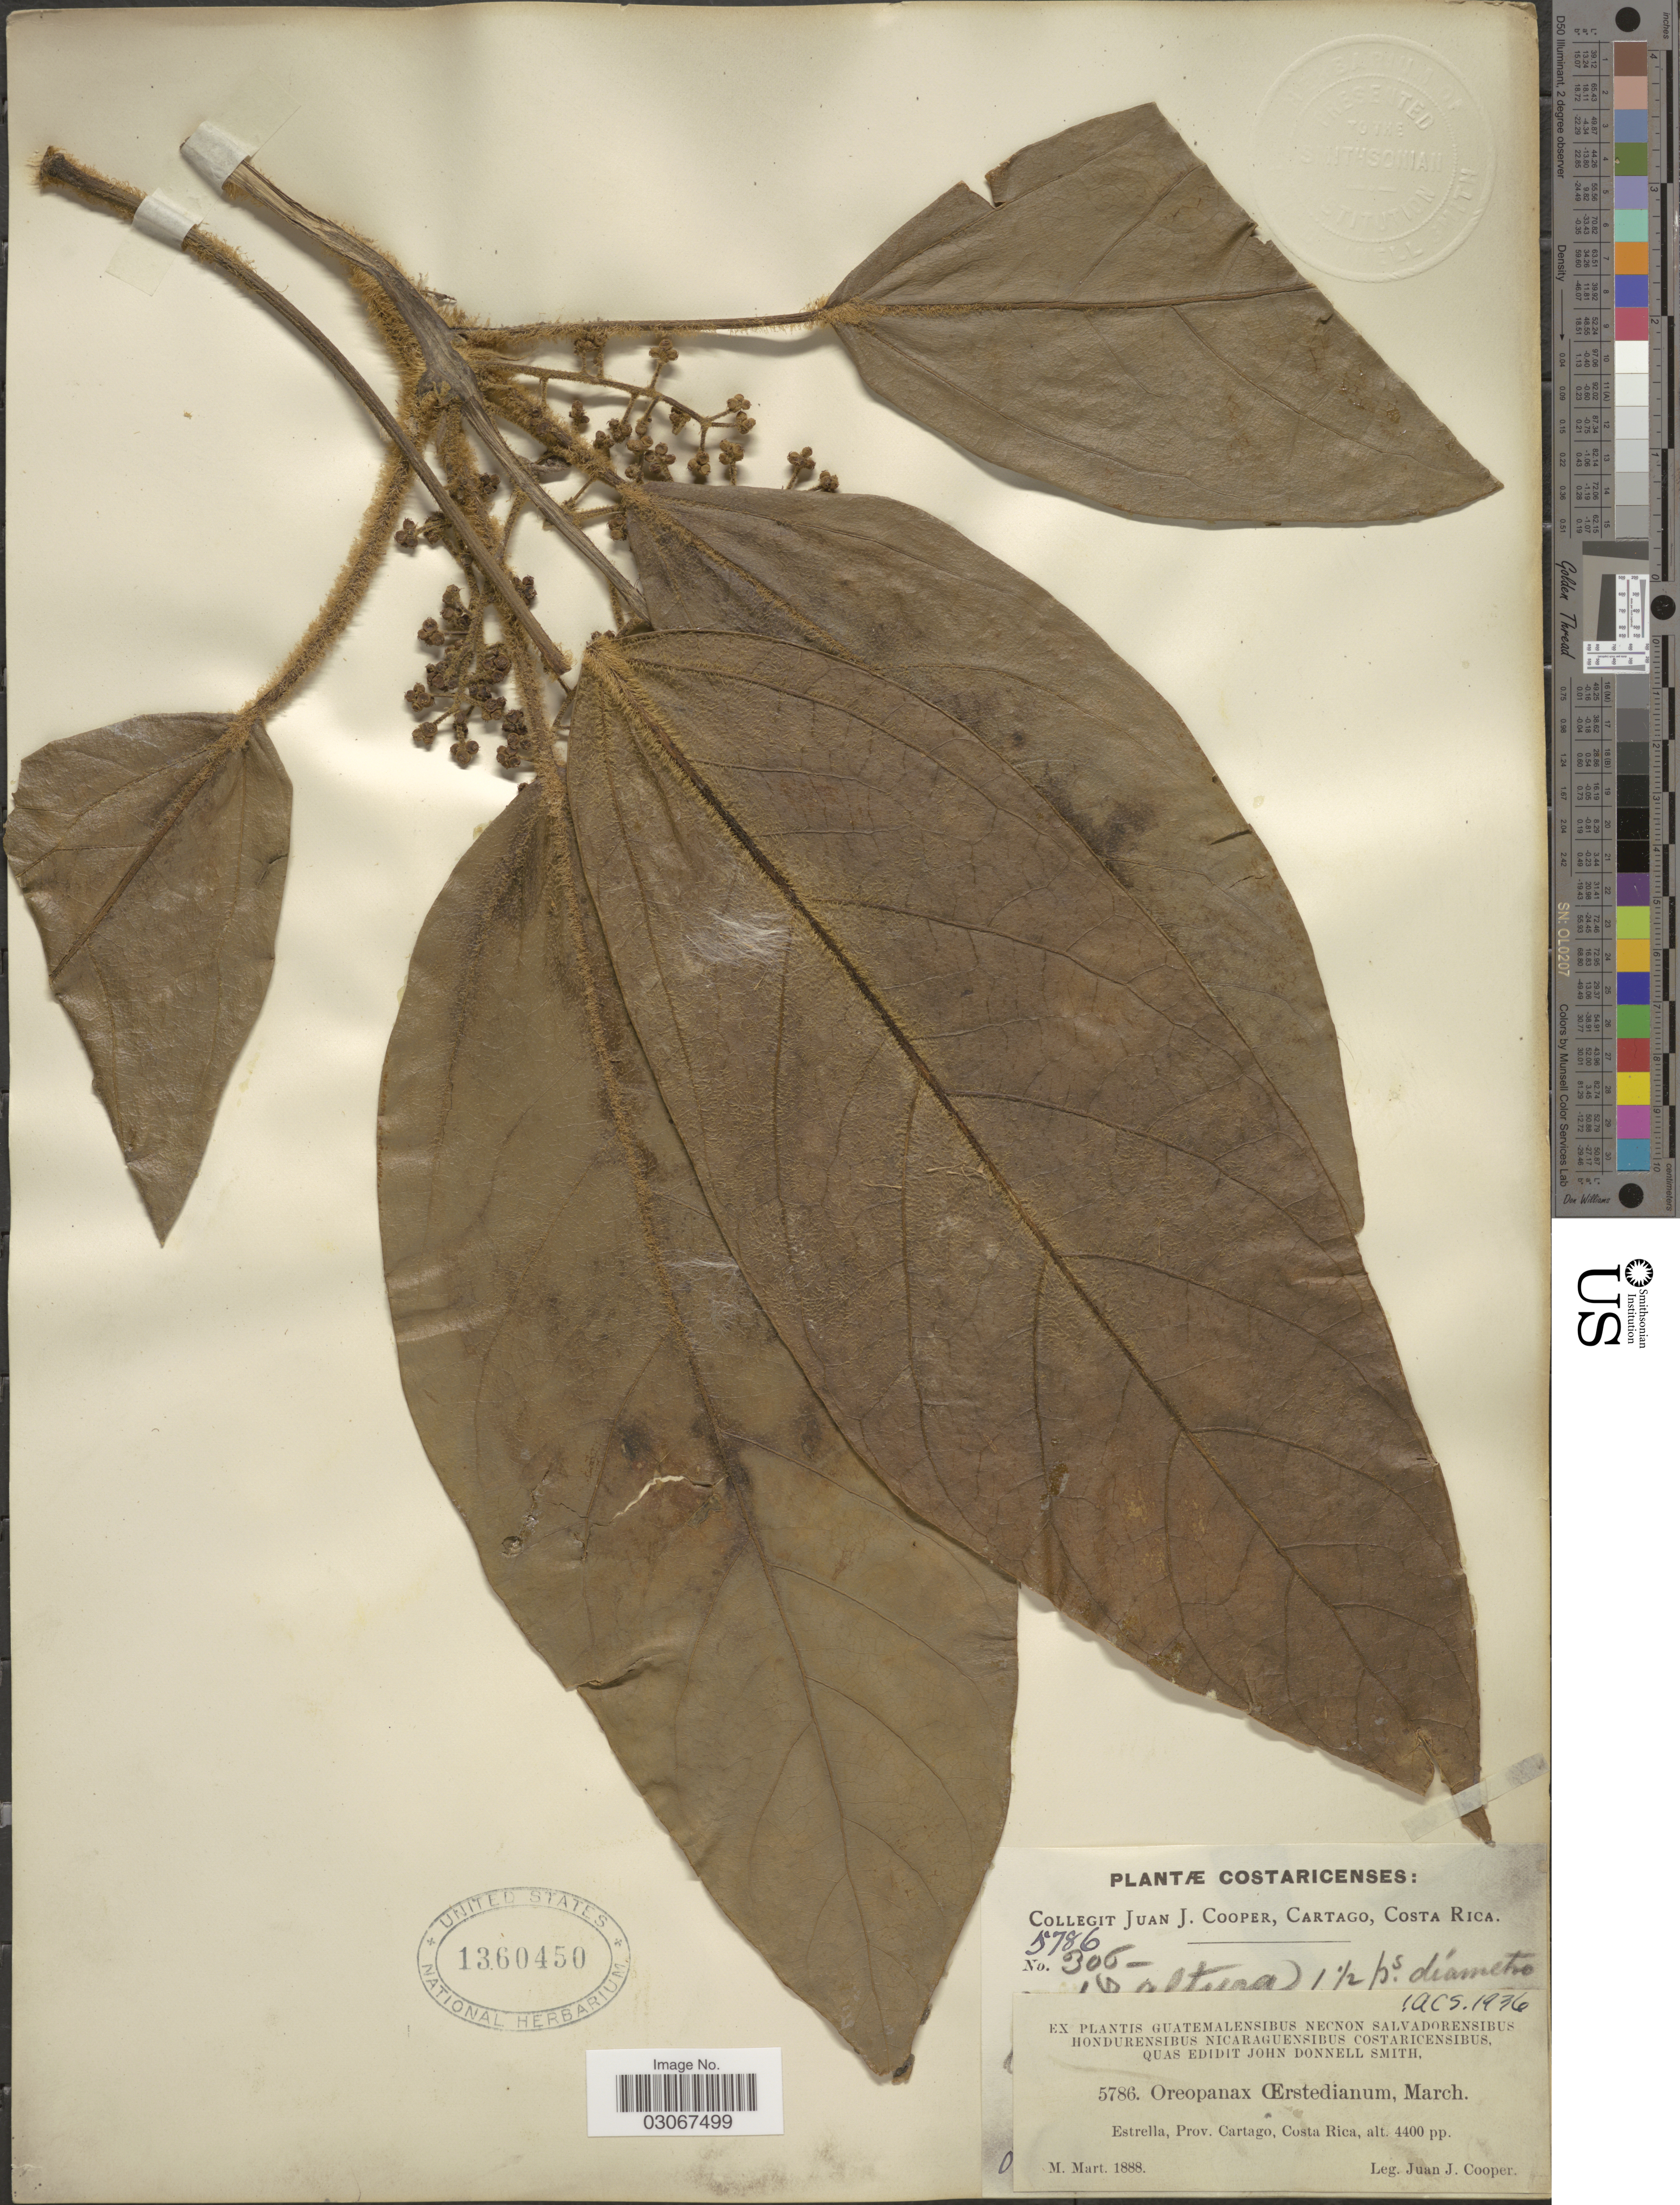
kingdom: Plantae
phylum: Tracheophyta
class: Magnoliopsida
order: Apiales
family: Araliaceae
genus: Oreopanax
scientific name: Oreopanax oerstedianus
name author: Marchal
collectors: J. J. Cooper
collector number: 5786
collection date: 1888-03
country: Costa Rica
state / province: Cartago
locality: Estrella.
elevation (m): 1341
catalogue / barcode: US 1360450